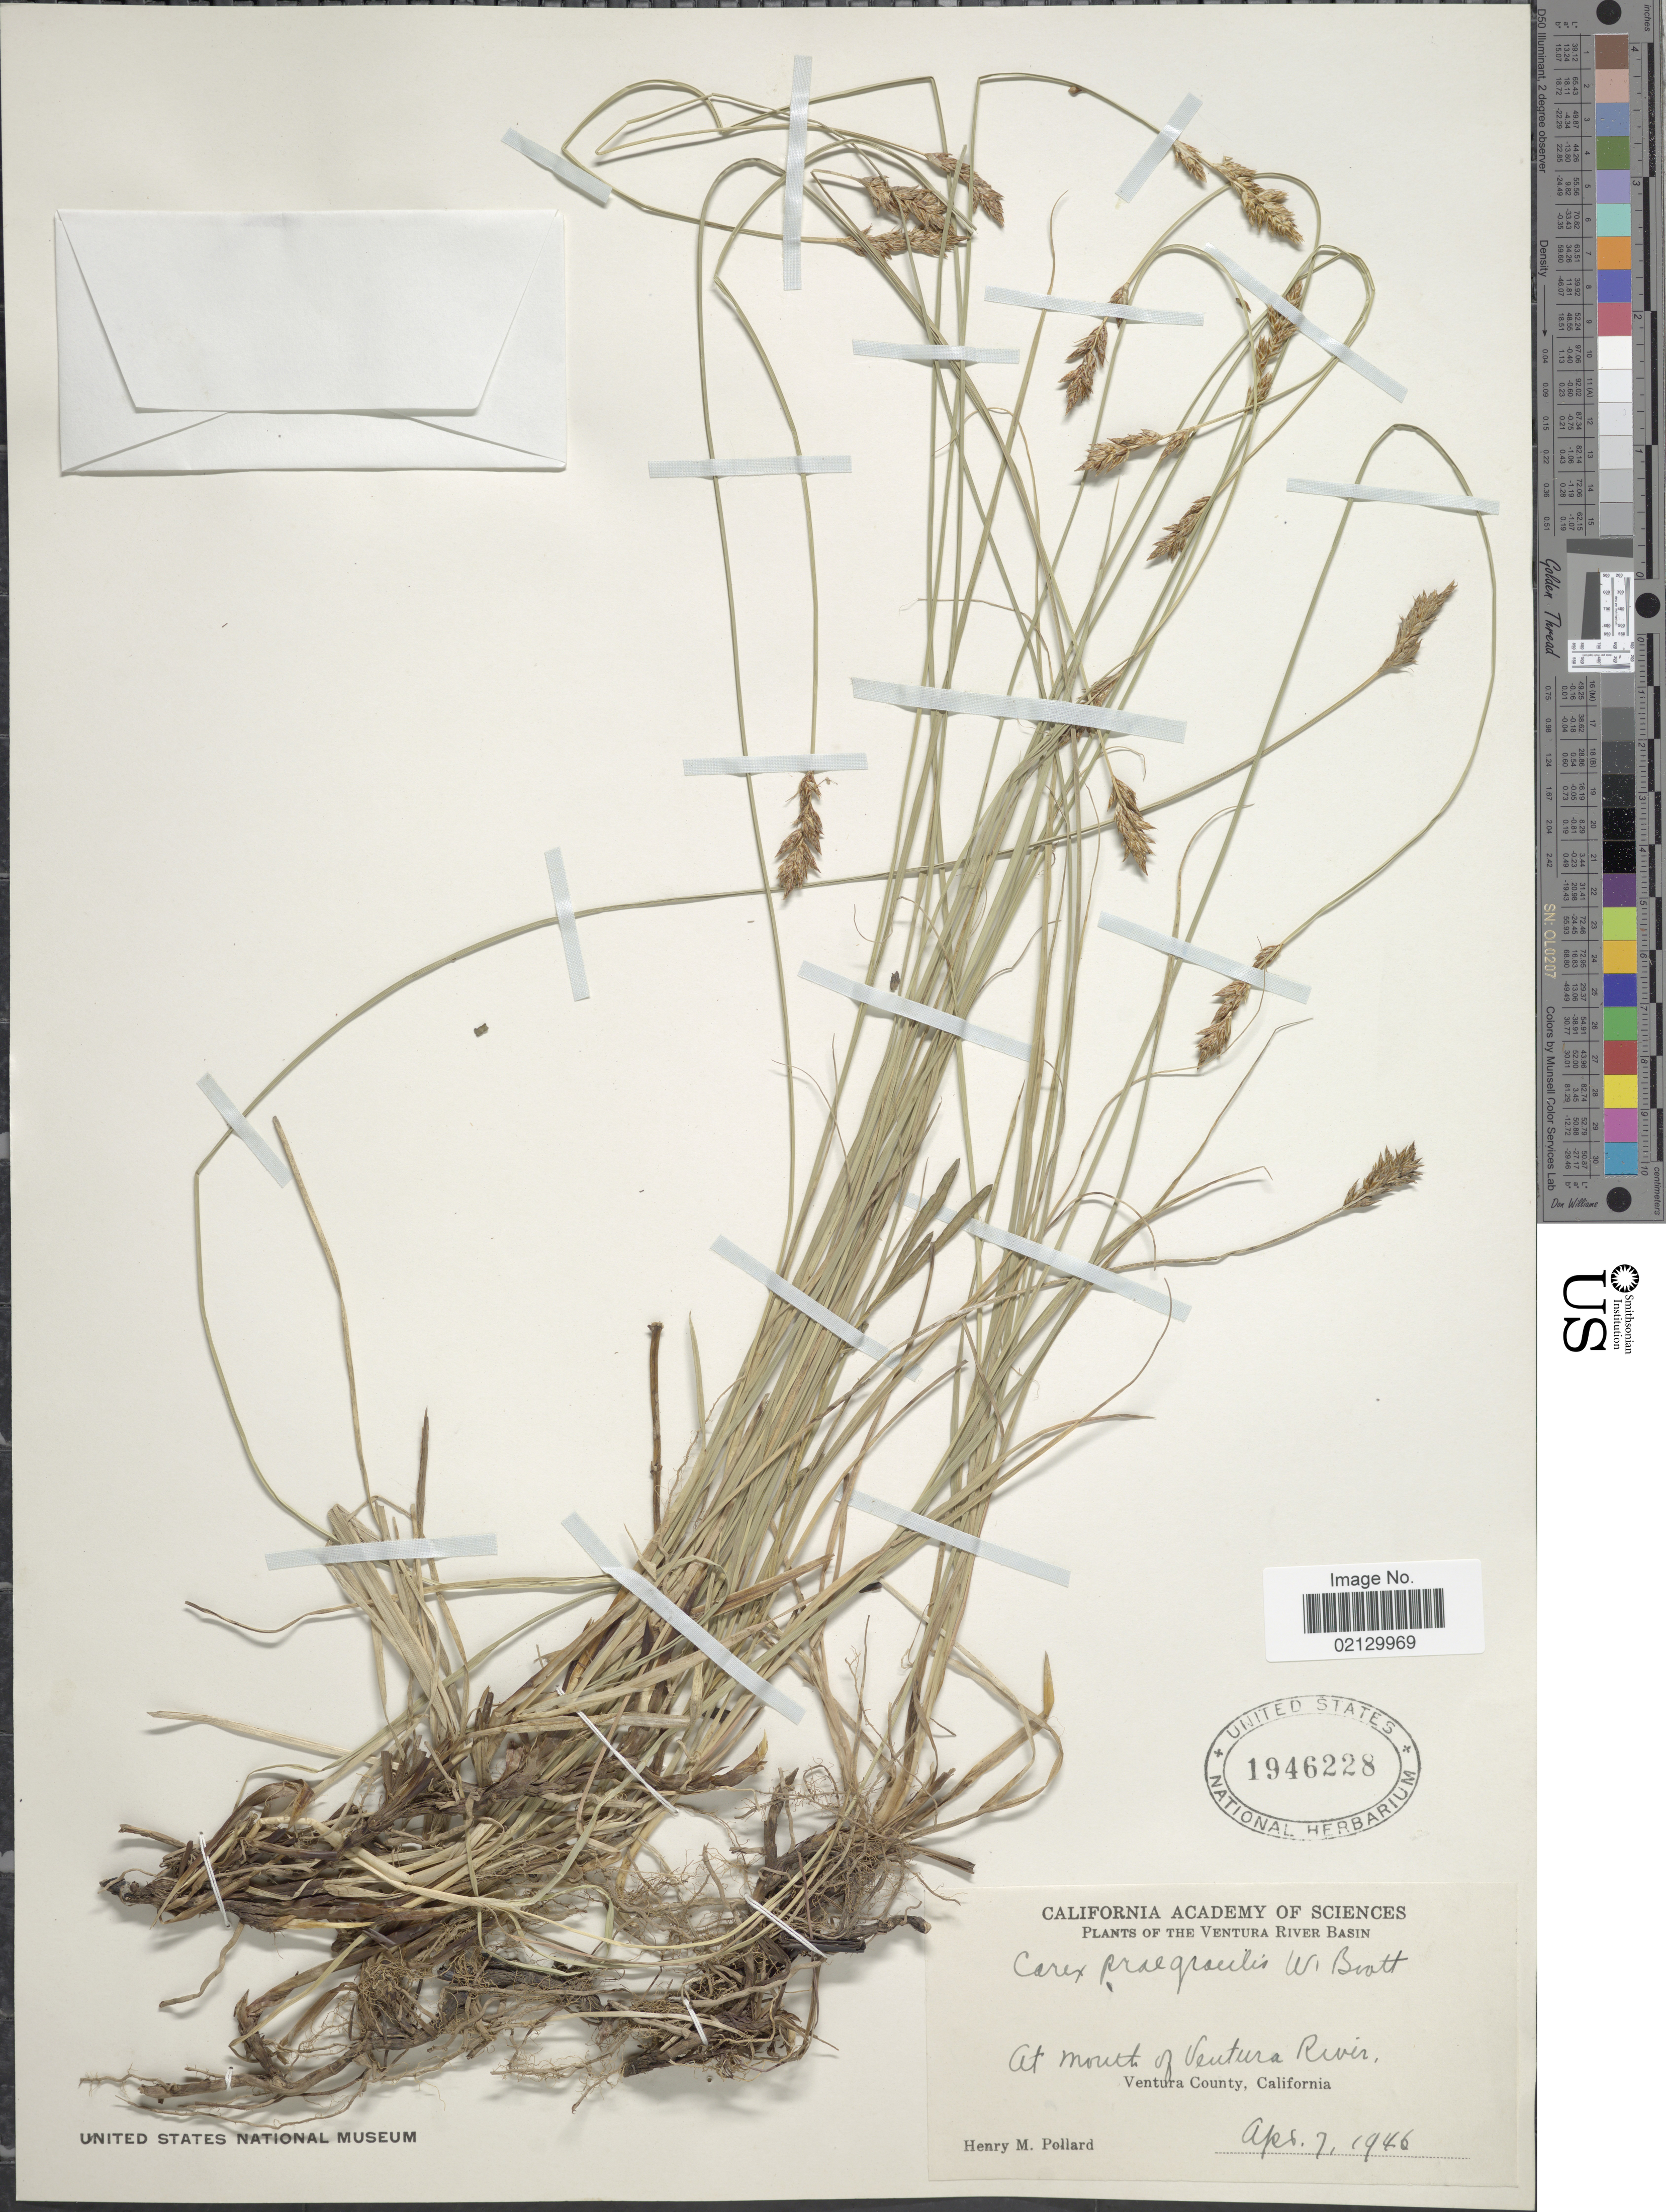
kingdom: Plantae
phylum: Tracheophyta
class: Liliopsida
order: Poales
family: Cyperaceae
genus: Carex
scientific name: Carex praegracilis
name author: W. Boott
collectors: H. M. Pollard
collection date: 1946-04-07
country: United States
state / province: California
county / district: Ventura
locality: At mouth of Ventura River, Ventura County, California. Ventura River Basin.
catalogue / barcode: US 1946228